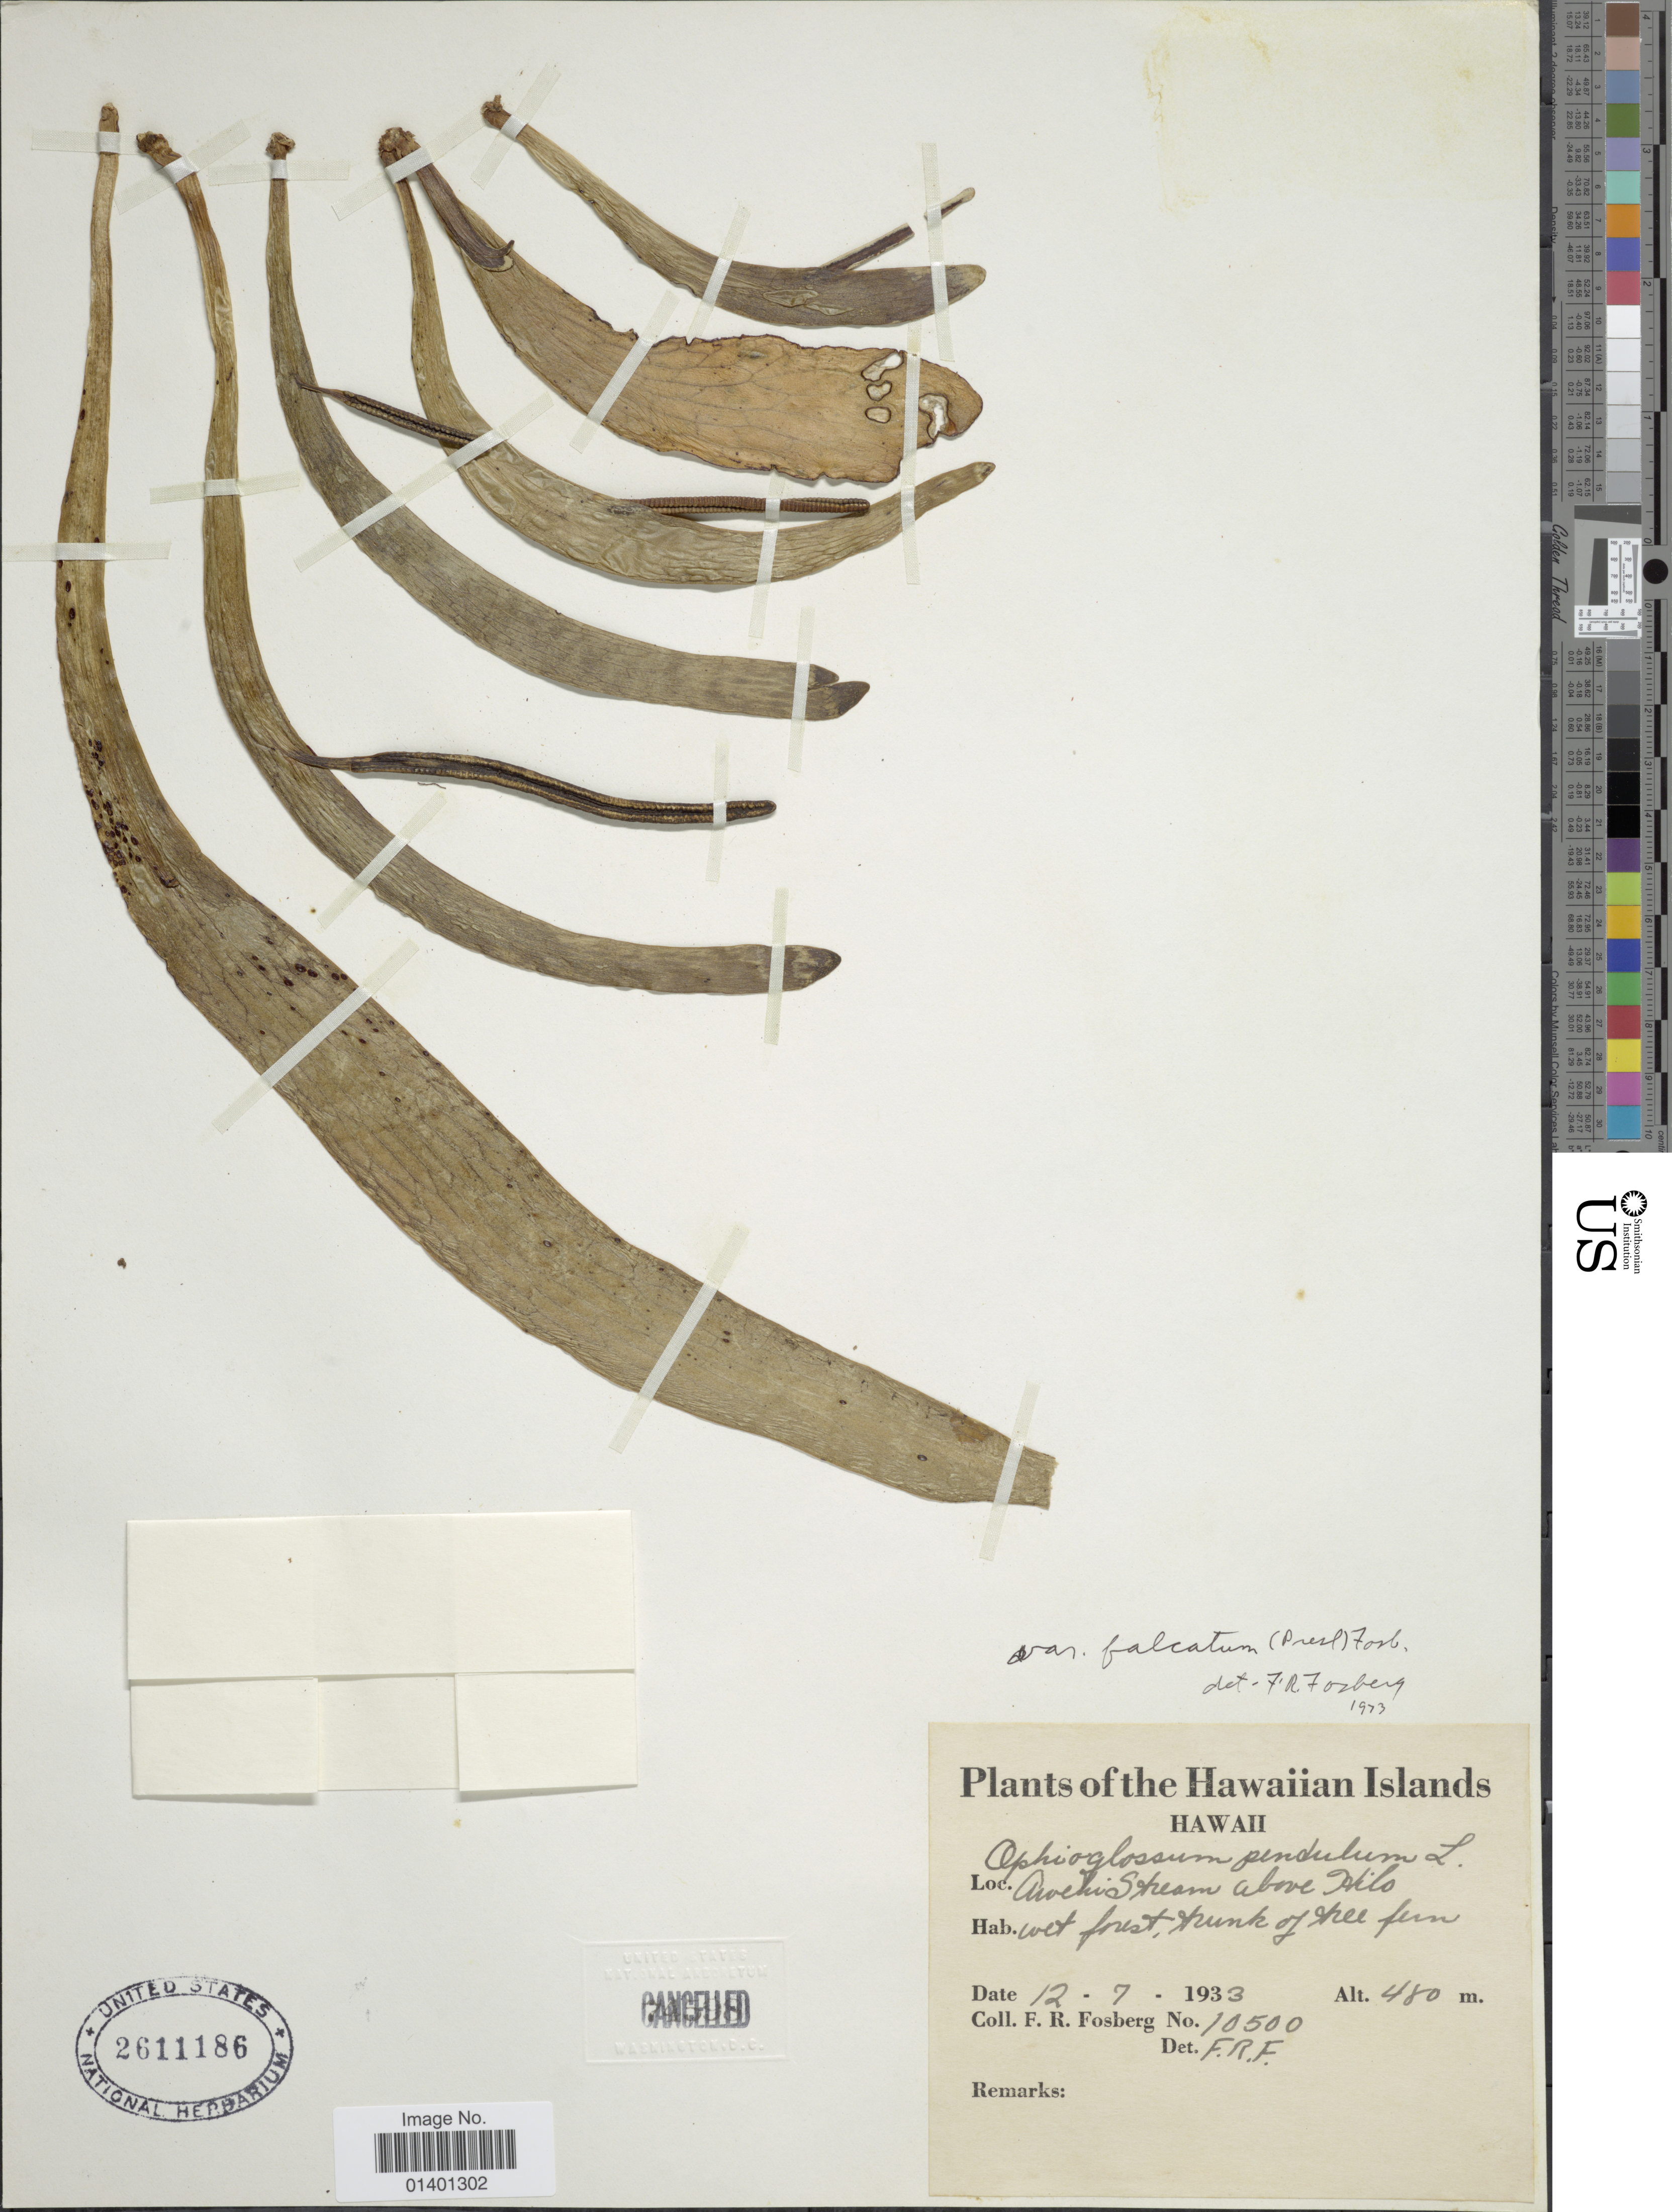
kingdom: Plantae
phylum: Tracheophyta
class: Polypodiopsida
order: Ophioglossales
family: Ophioglossaceae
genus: Ophioderma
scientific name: Ophioderma pendulum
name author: (L.) C. Presl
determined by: Wagner, W. L., (BOT), Smithsonian Institution - National Museum of Natural History (UNITED STATES)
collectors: F. R. Fosberg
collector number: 10500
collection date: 1933-07-12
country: United States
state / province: Hawaii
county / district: Hawaii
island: Hawaii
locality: Awehi Stream above Hilo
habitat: Wet forest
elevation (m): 480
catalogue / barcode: US 2611186